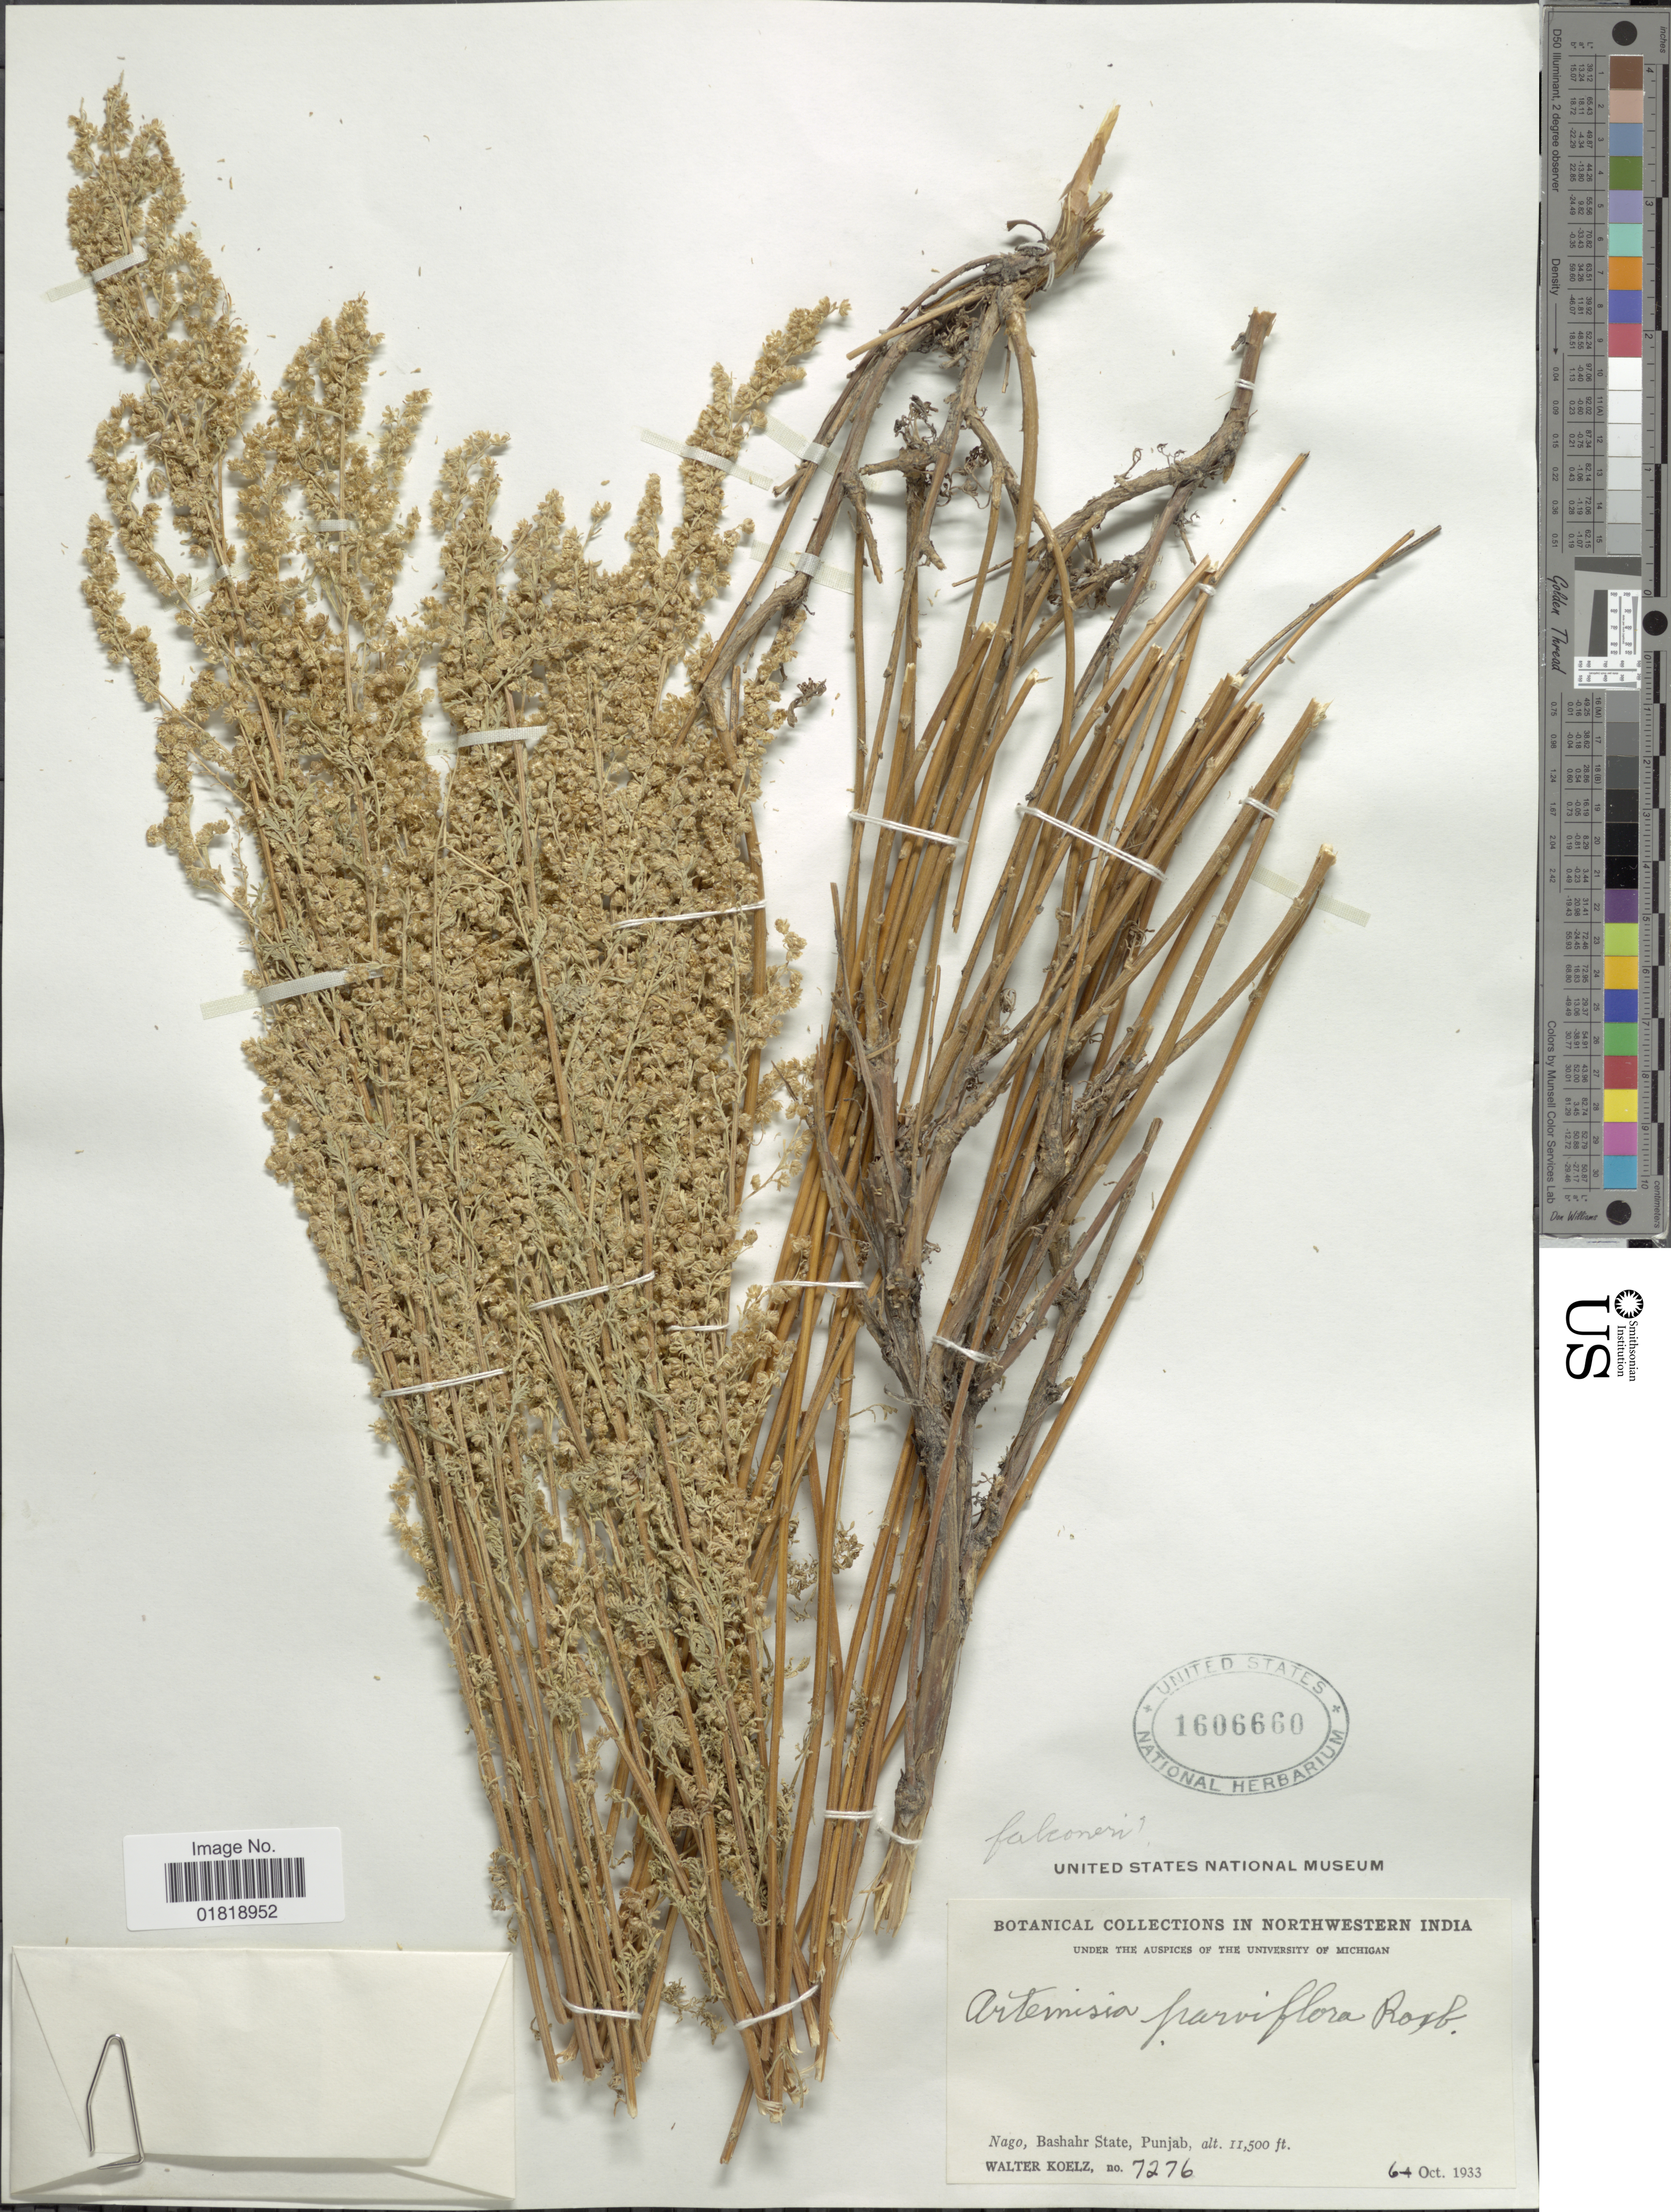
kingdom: Plantae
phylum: Tracheophyta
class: Magnoliopsida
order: Asterales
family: Asteraceae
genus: Artemisia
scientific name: Artemisia parviflora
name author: Roxb.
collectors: W. N. Koelz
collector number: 7276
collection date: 1933-10-06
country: India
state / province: Punjab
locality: Northwestern India, Nago, Bashahr State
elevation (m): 3505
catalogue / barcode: US 1606660